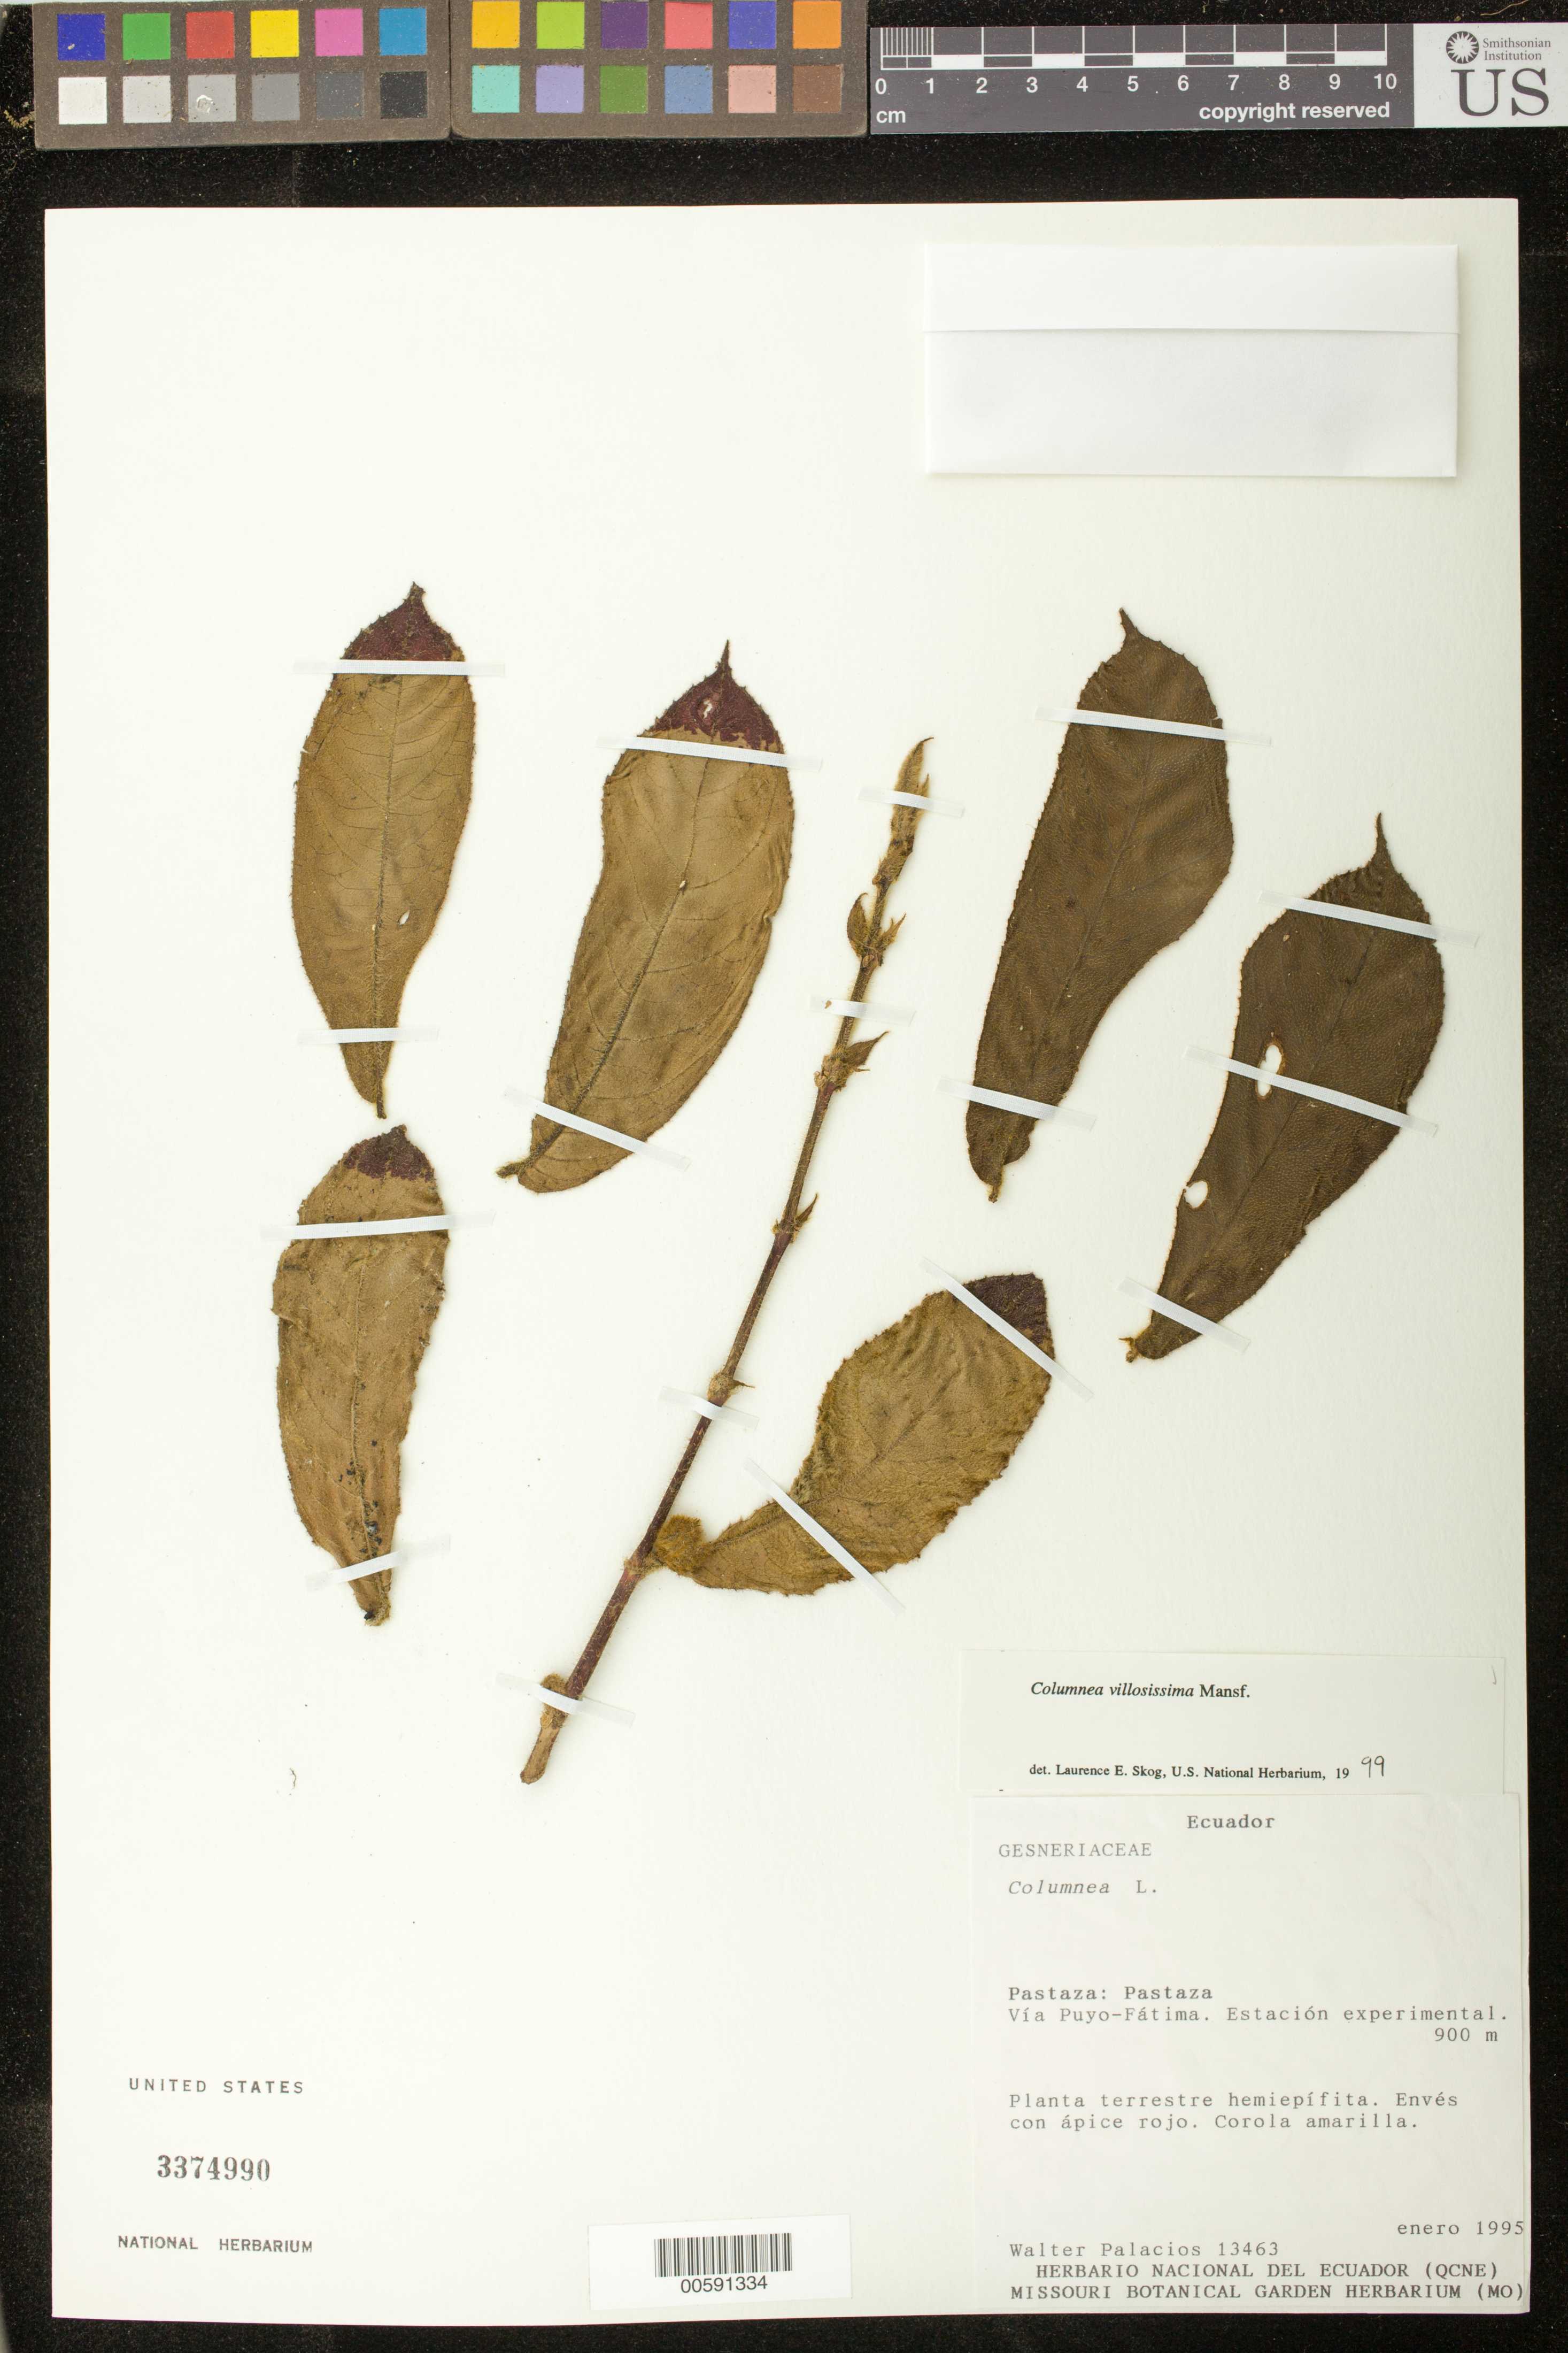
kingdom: Plantae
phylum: Tracheophyta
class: Magnoliopsida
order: Lamiales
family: Gesneriaceae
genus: Columnea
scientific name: Columnea villosissima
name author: Mansf.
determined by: Skog, Laurence E.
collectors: W. Palacios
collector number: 13463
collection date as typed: Jan 1995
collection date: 1995-01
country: Ecuador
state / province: Pastaza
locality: Pastaza: Vía Puyro-Fátima, Estación experimental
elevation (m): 900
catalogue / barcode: US 3374990